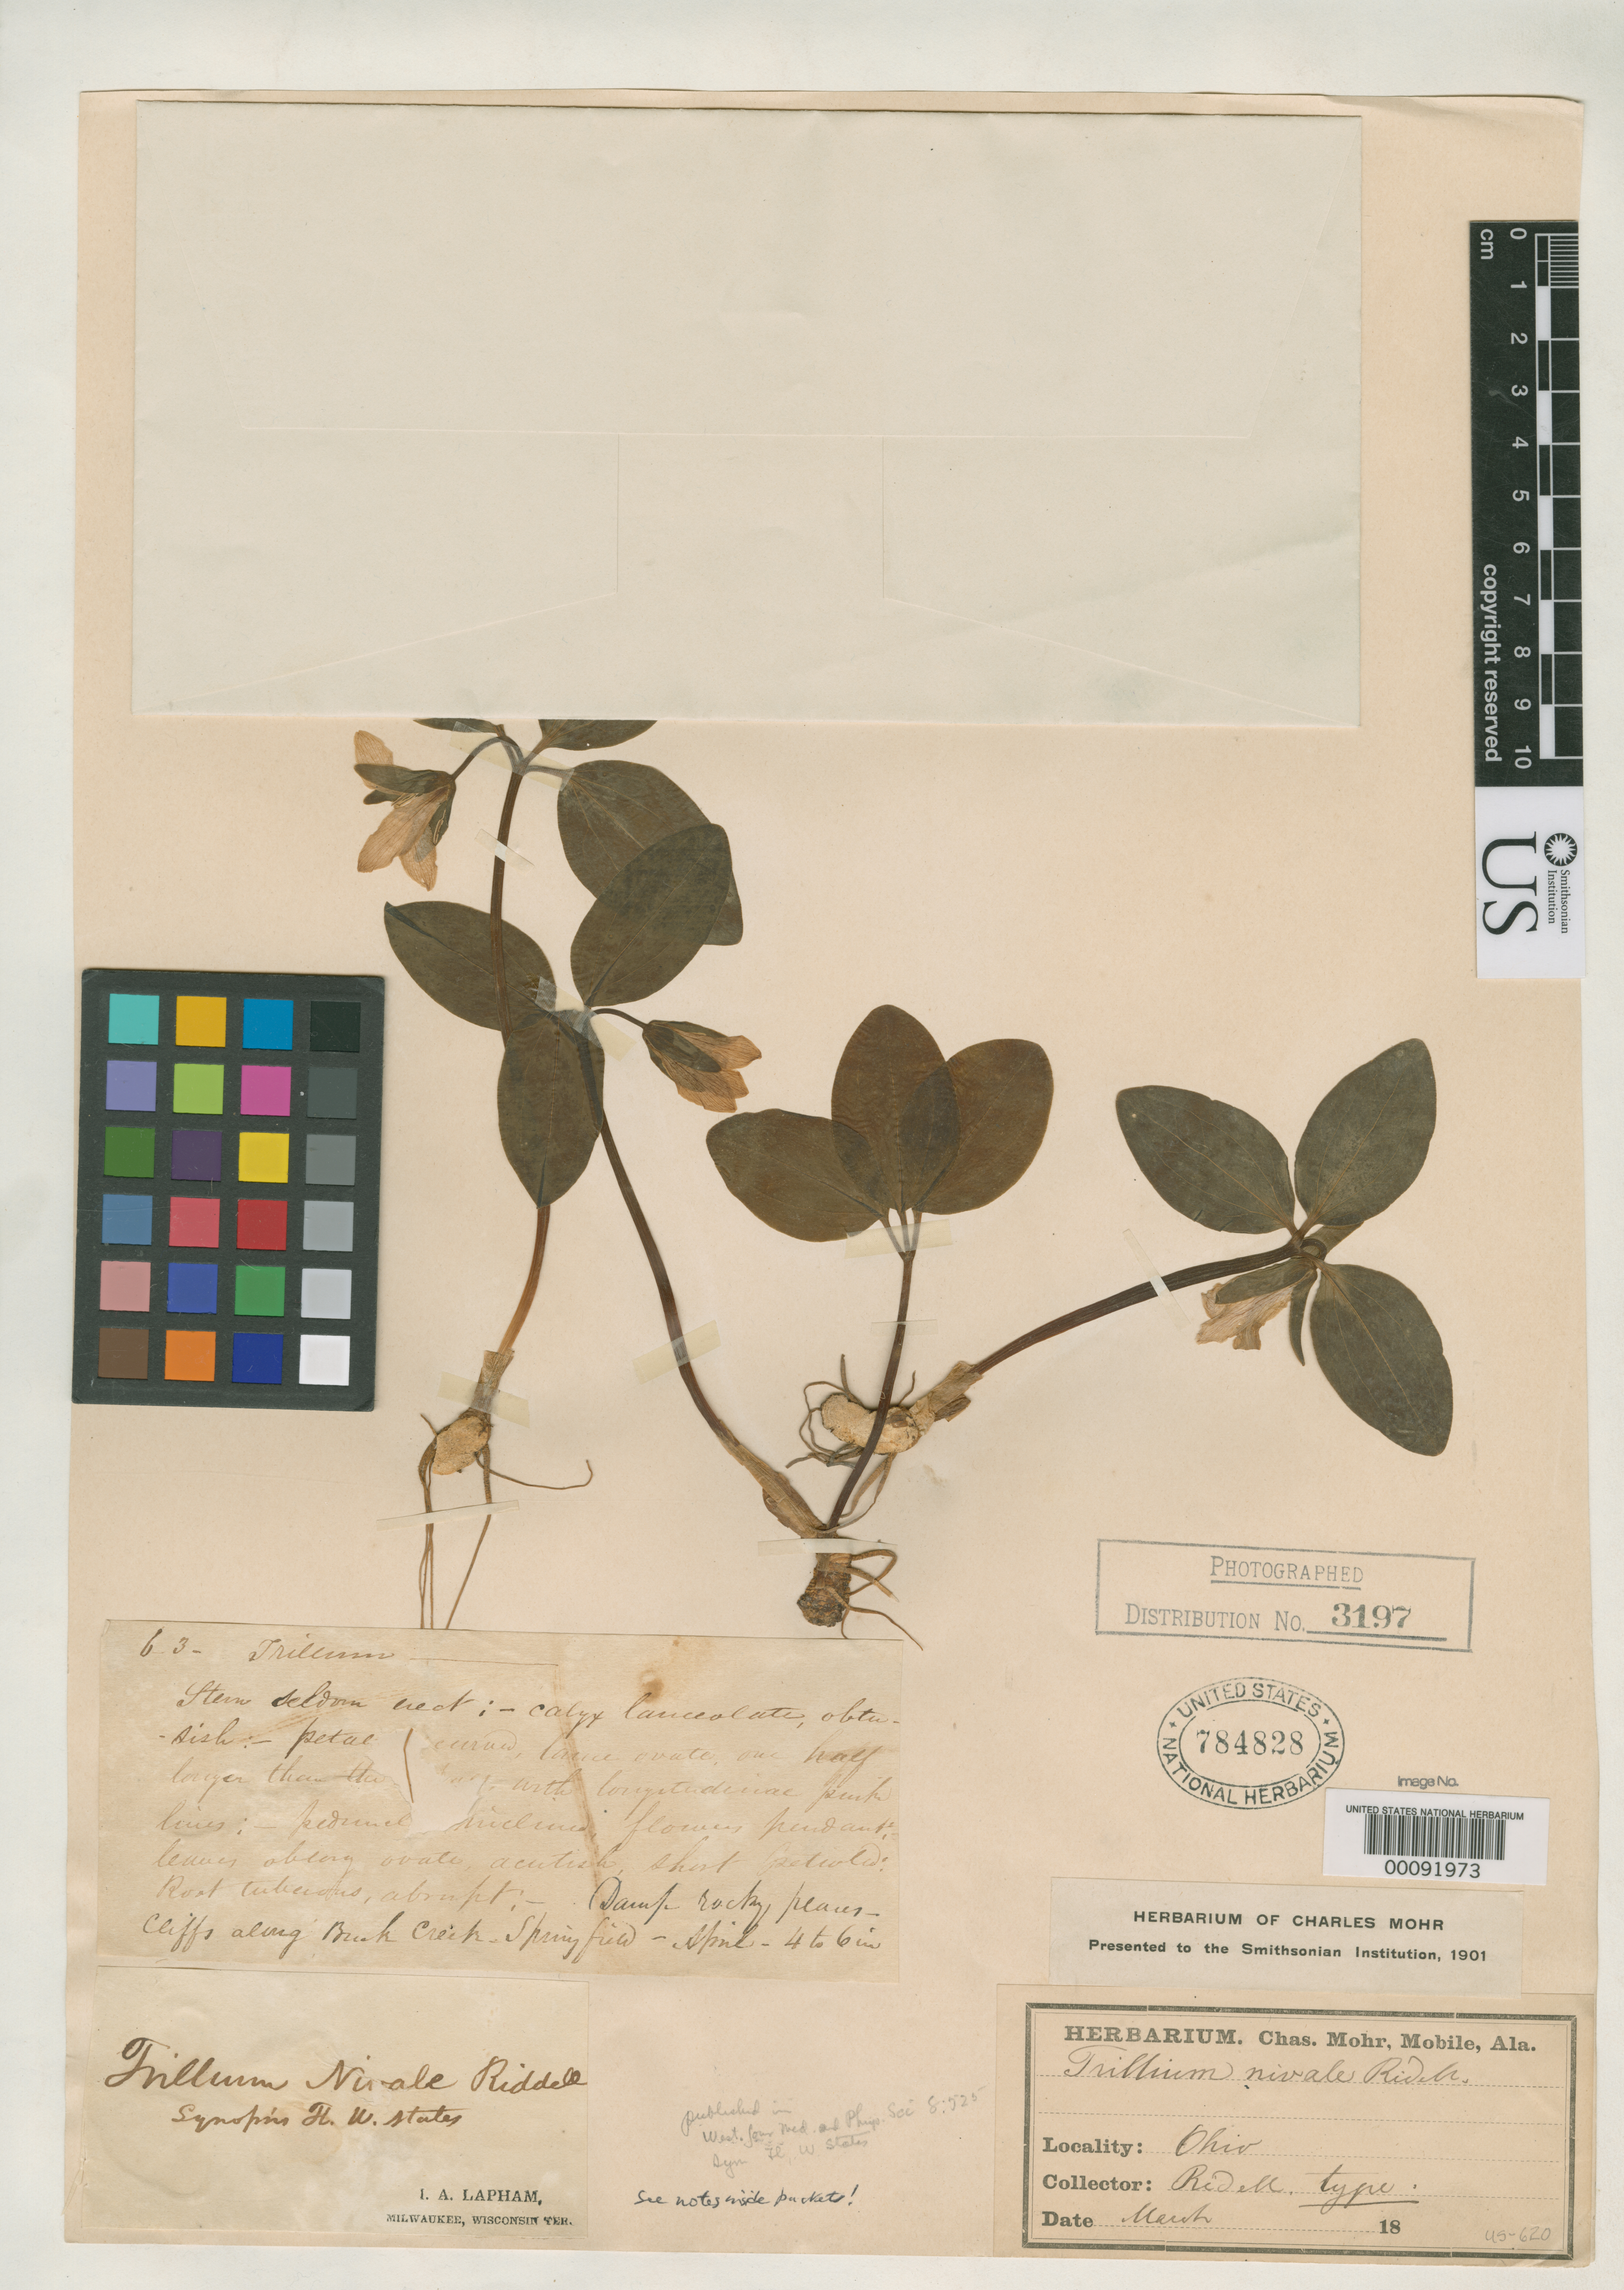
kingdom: Plantae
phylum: Tracheophyta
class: Liliopsida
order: Liliales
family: Melanthiaceae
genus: Trillium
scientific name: Trillium nivale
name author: Riddell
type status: Type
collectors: J. Riddell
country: United States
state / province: Ohio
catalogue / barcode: US 784828